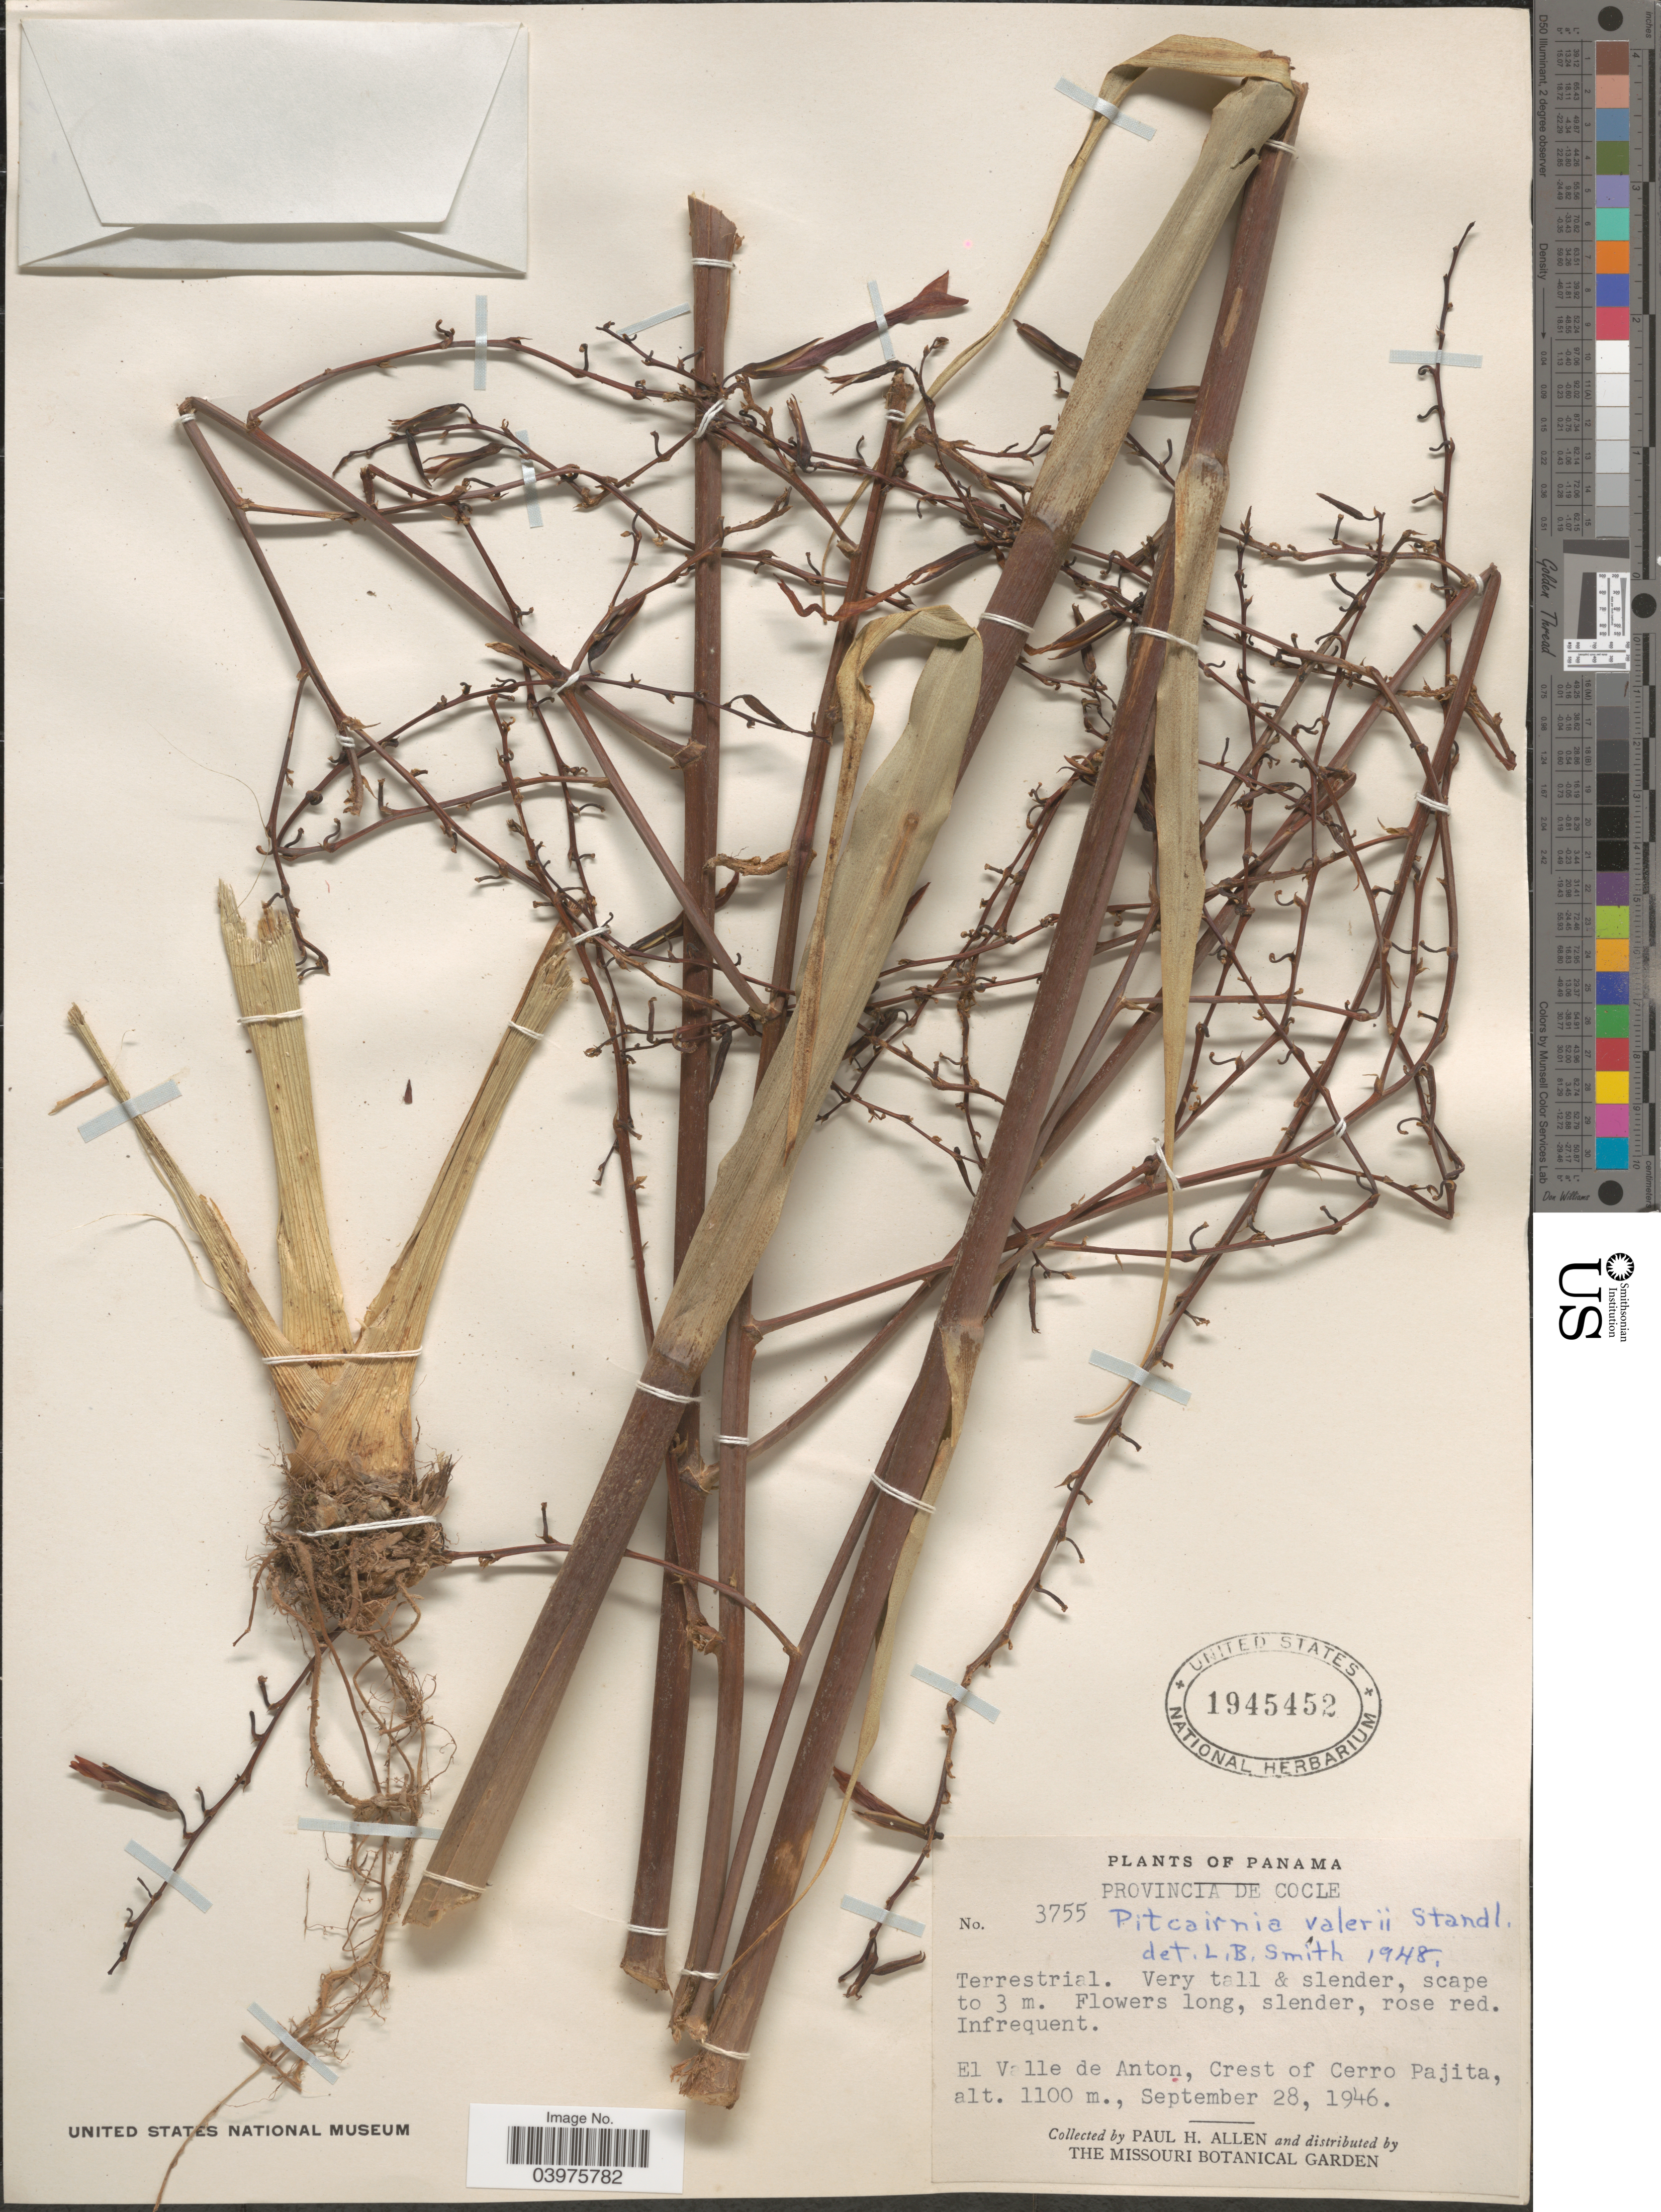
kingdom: Plantae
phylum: Tracheophyta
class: Liliopsida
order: Poales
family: Bromeliaceae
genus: Pitcairnia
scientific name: Pitcairnia valerii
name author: Standl.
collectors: P. H. Allen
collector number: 3755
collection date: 1946-09-28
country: Panama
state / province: Cocle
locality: El Valle de anton, Crest of Cerro Pajita.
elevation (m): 1100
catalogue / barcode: US 1945452